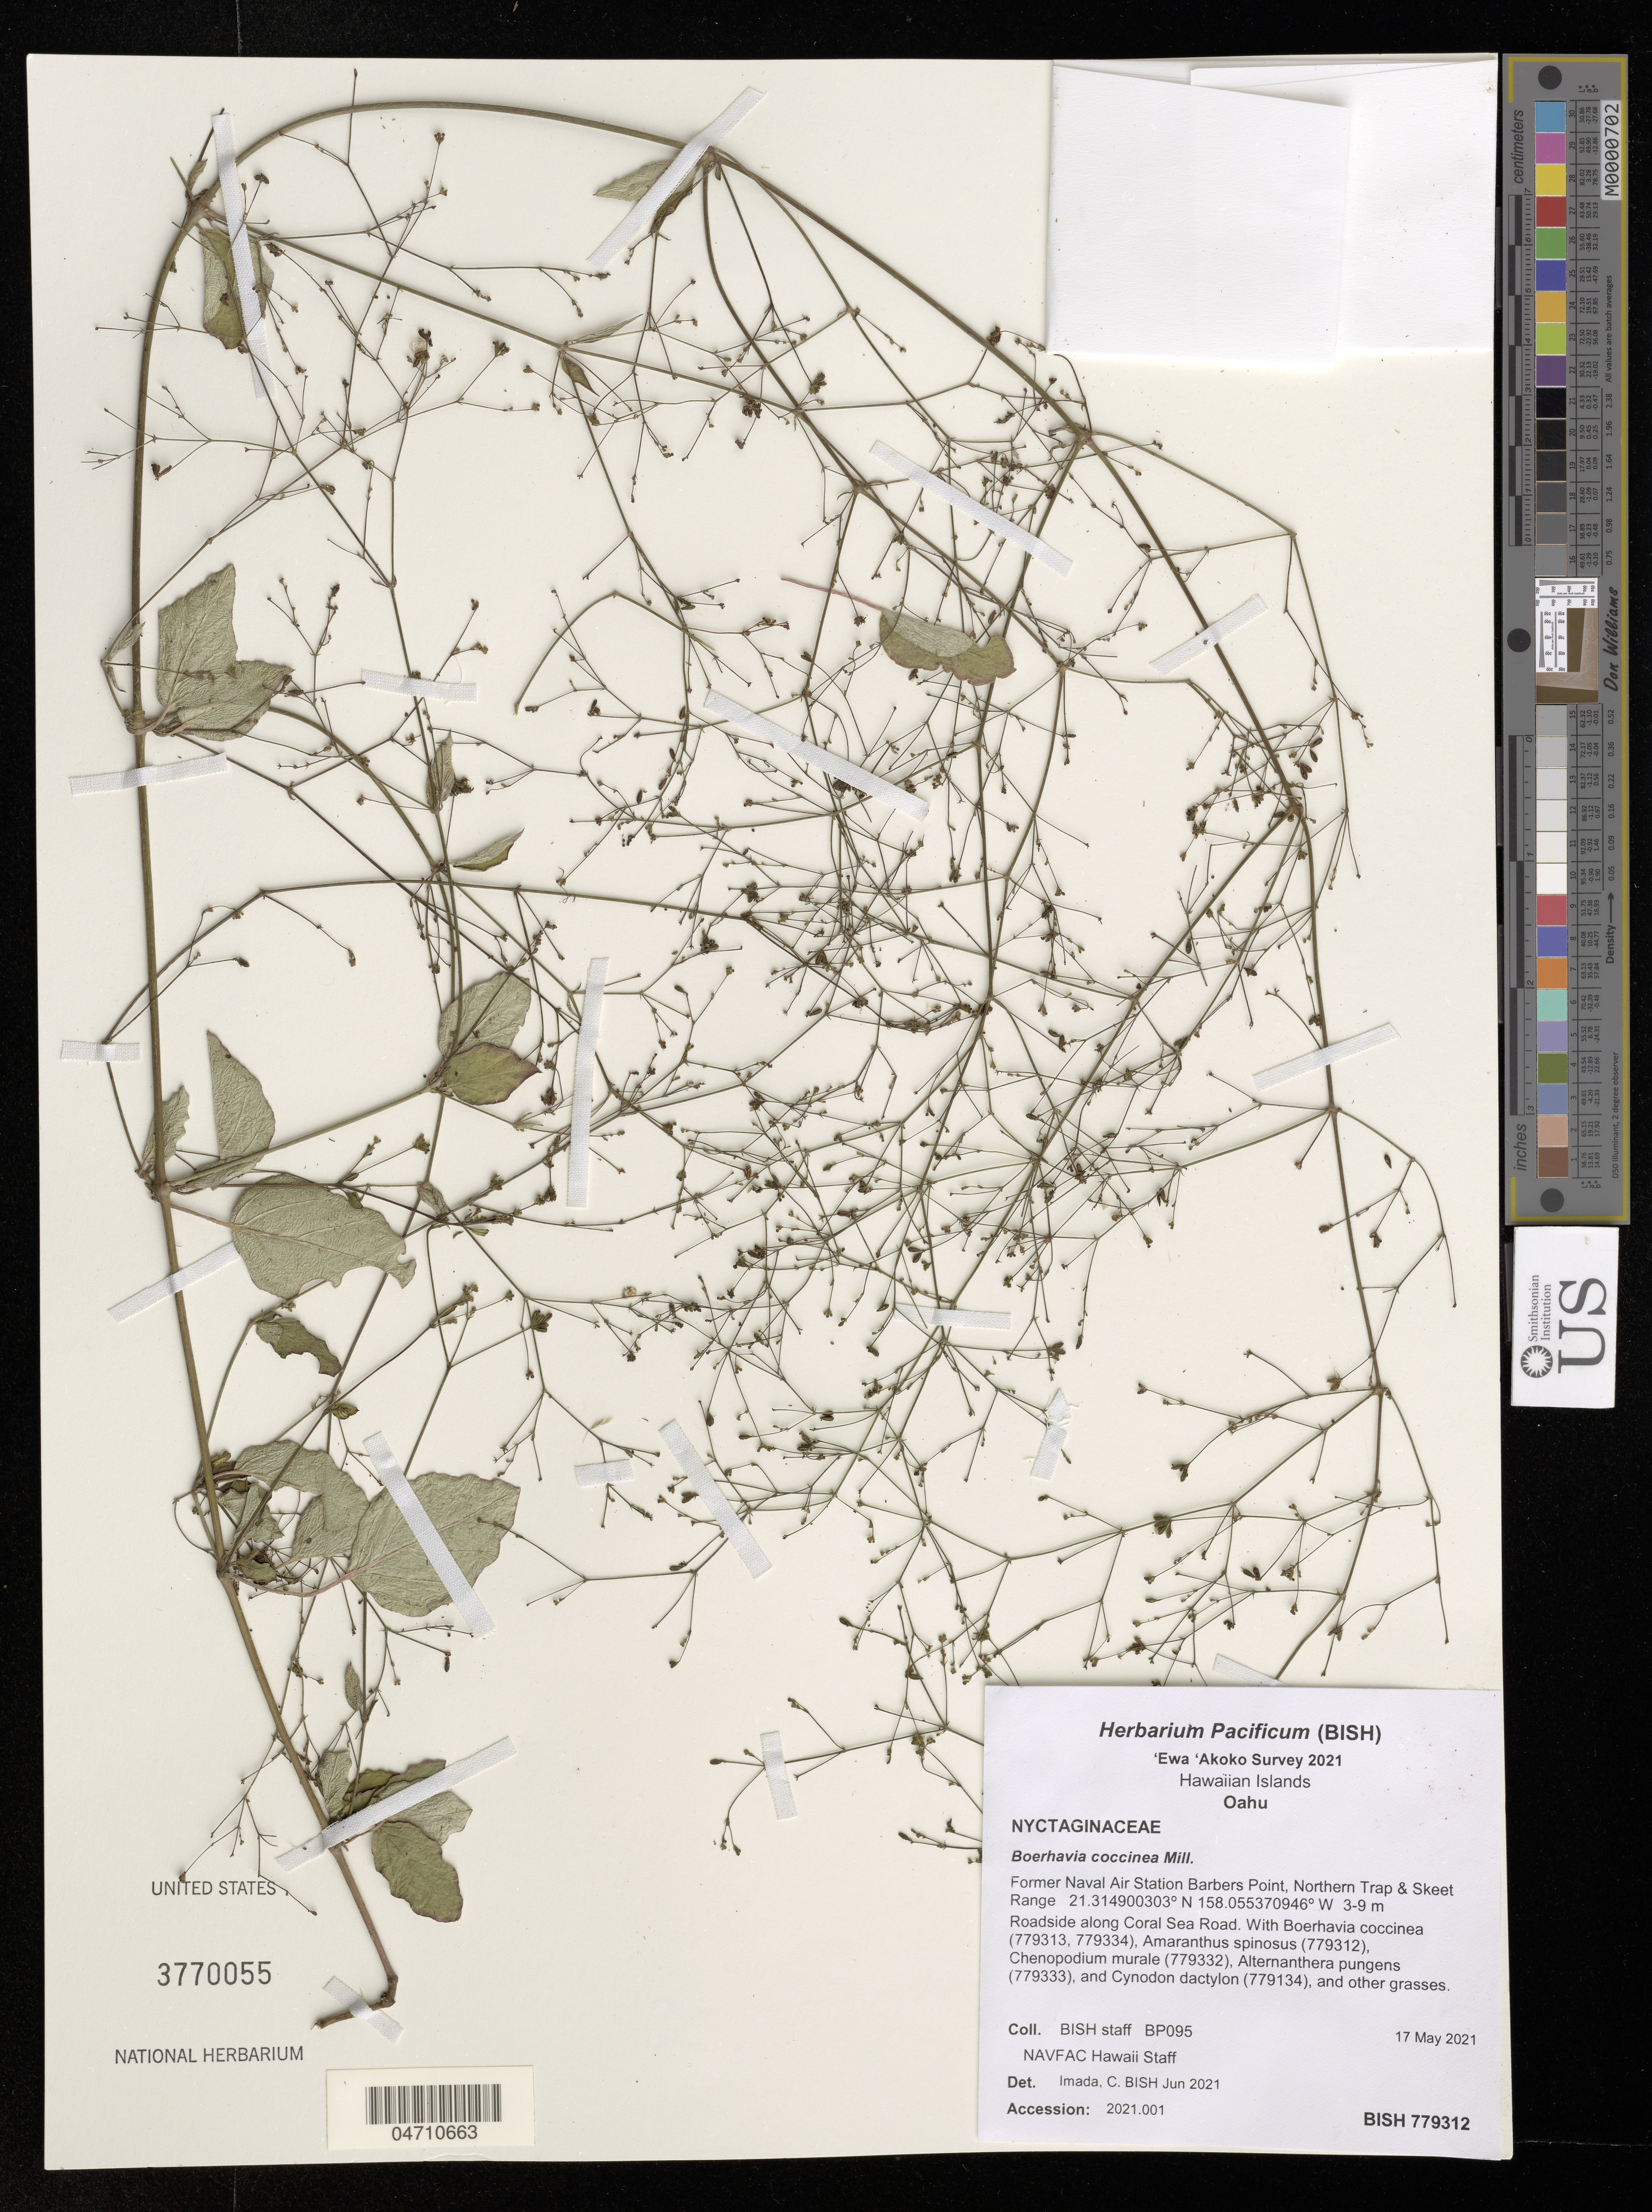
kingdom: Plantae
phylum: Tracheophyta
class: Magnoliopsida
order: Caryophyllales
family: Nyctaginaceae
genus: Boerhavia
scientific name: Boerhavia coccinea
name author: Mill.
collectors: Bernice P. Bishop Museum & N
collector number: BP095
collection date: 2021-05-17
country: United States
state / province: Hawaii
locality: Hawaiian Islands. Oahu. Former Naval Air Station Barbers Point, Northern Trap & Skeet Range.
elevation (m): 3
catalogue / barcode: US 3770055